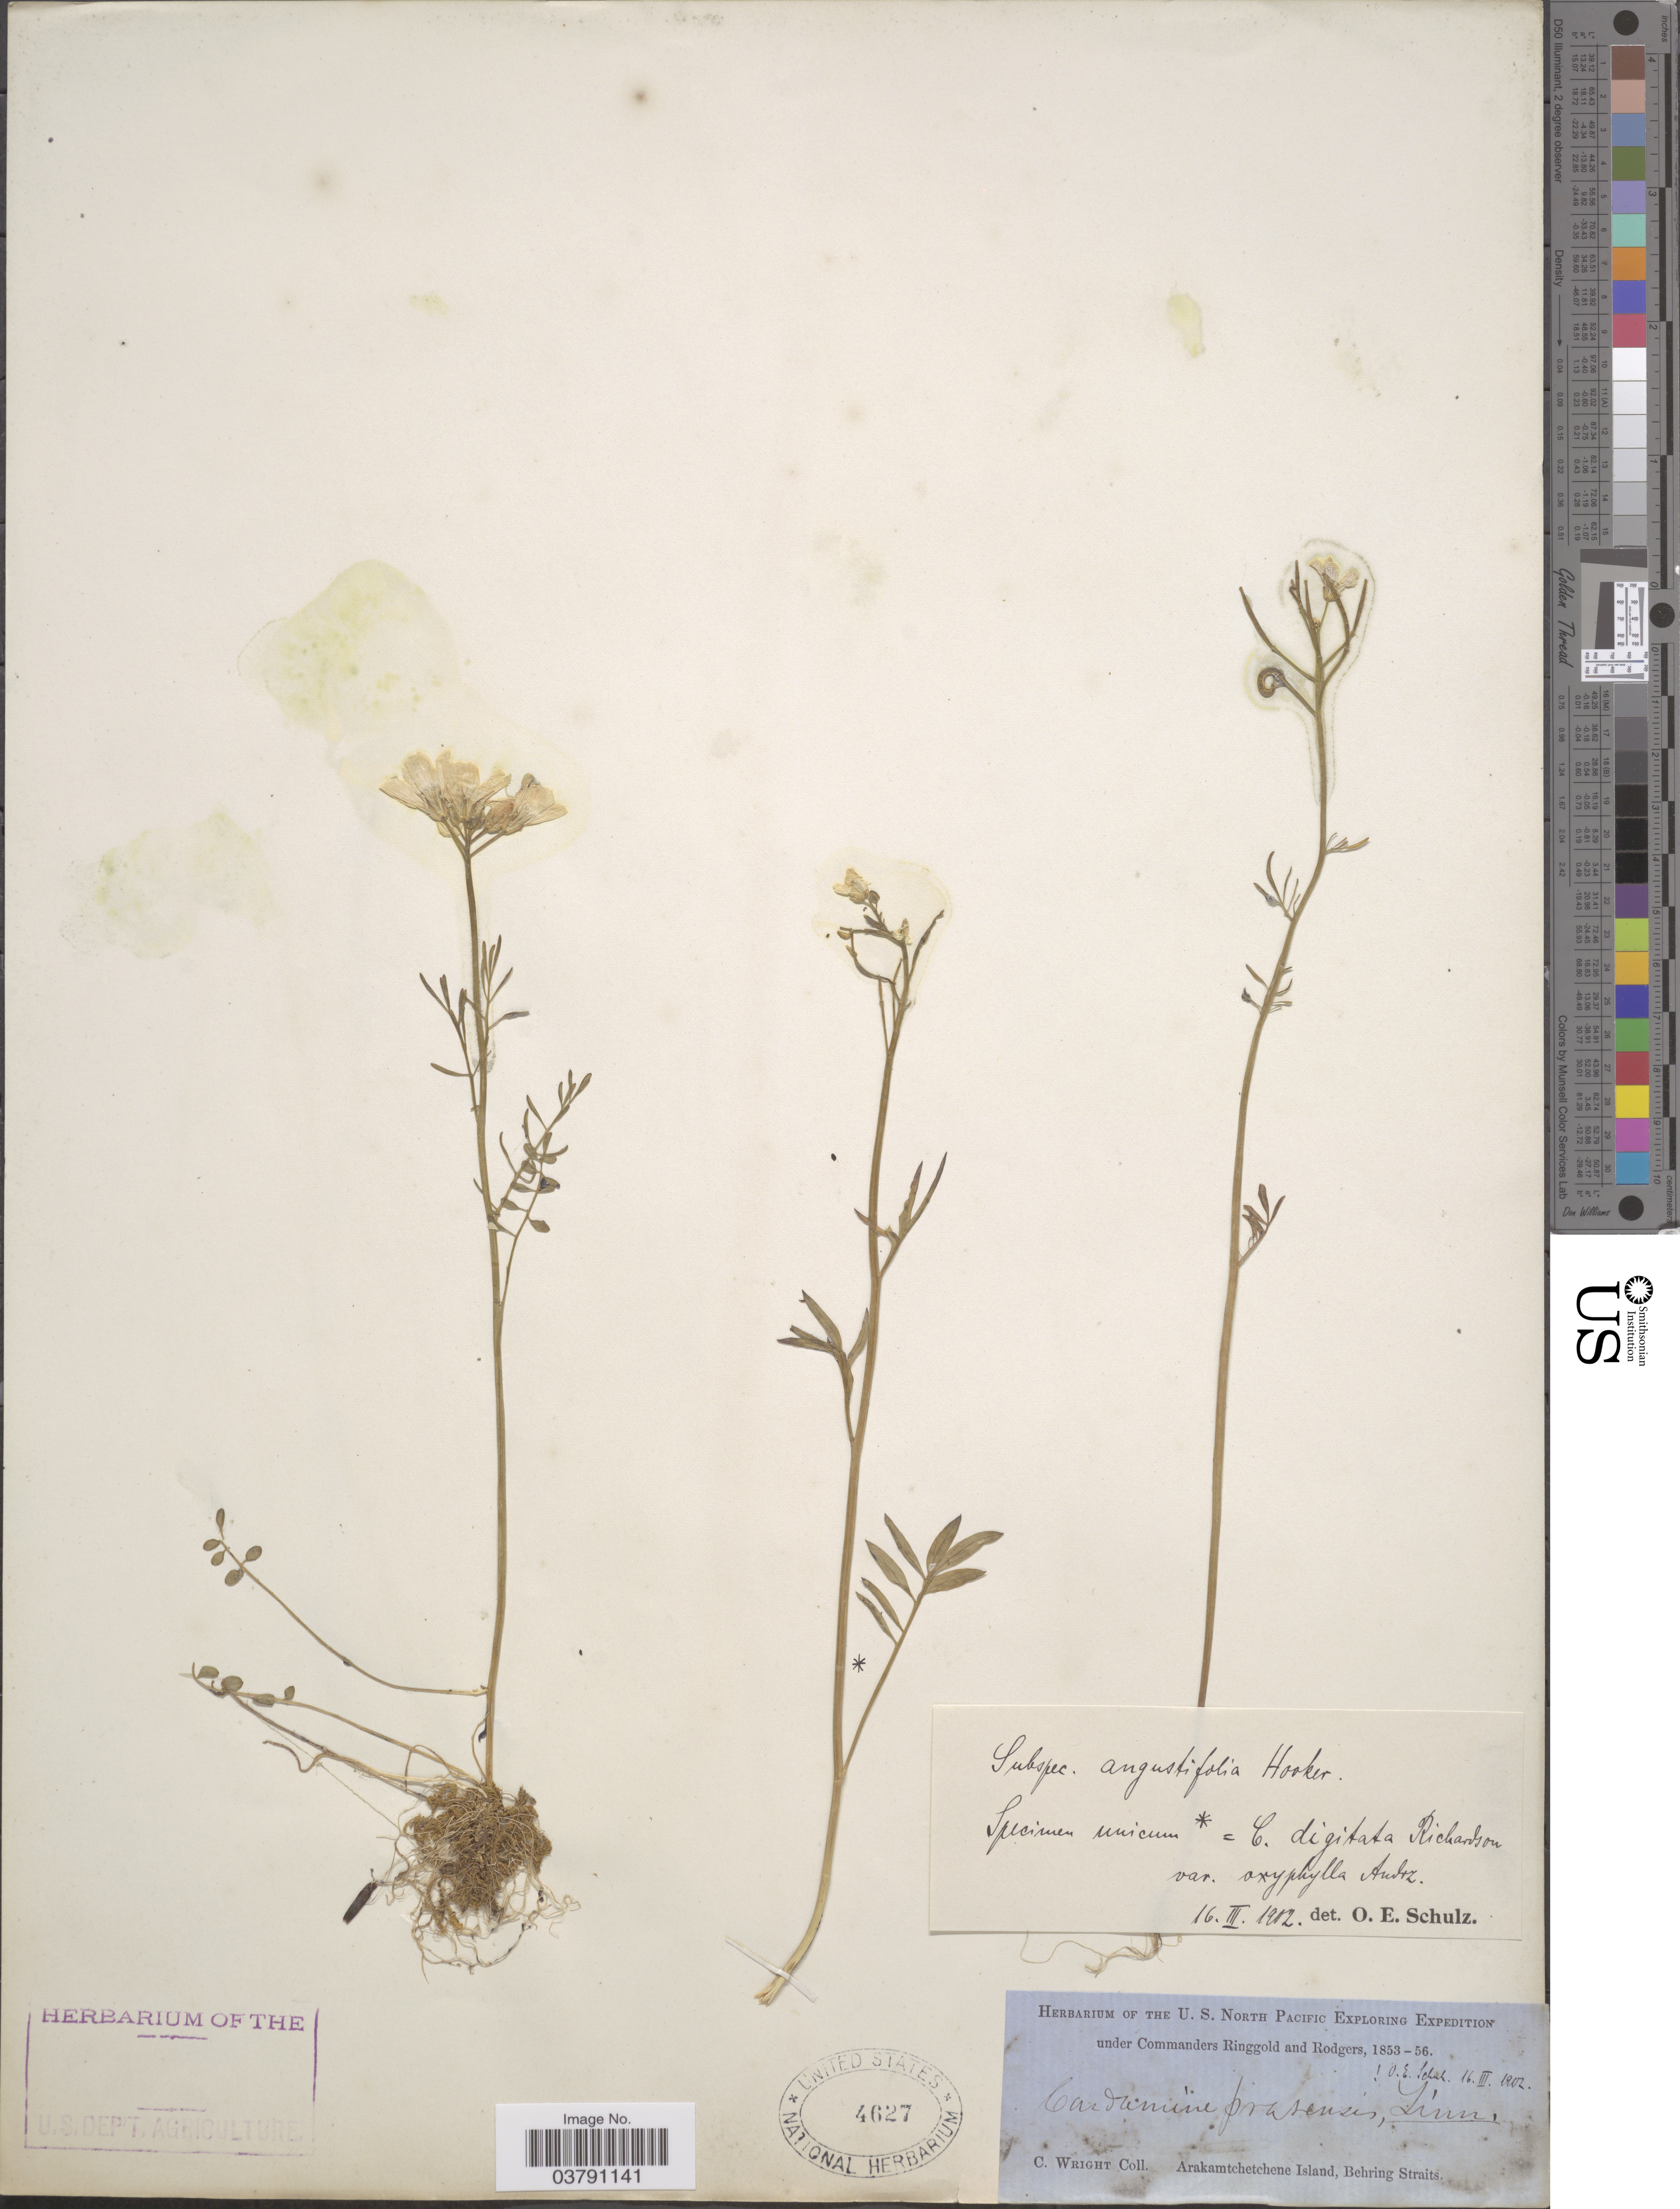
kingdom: Plantae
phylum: Tracheophyta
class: Magnoliopsida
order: Brassicales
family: Brassicaceae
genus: Cardamine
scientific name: Cardamine pratensis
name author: L.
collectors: C. Wright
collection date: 1853/1856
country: Russian Federation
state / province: Chukotka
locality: Arakamtchetchene Island, Behring Straits.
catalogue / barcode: US 4627